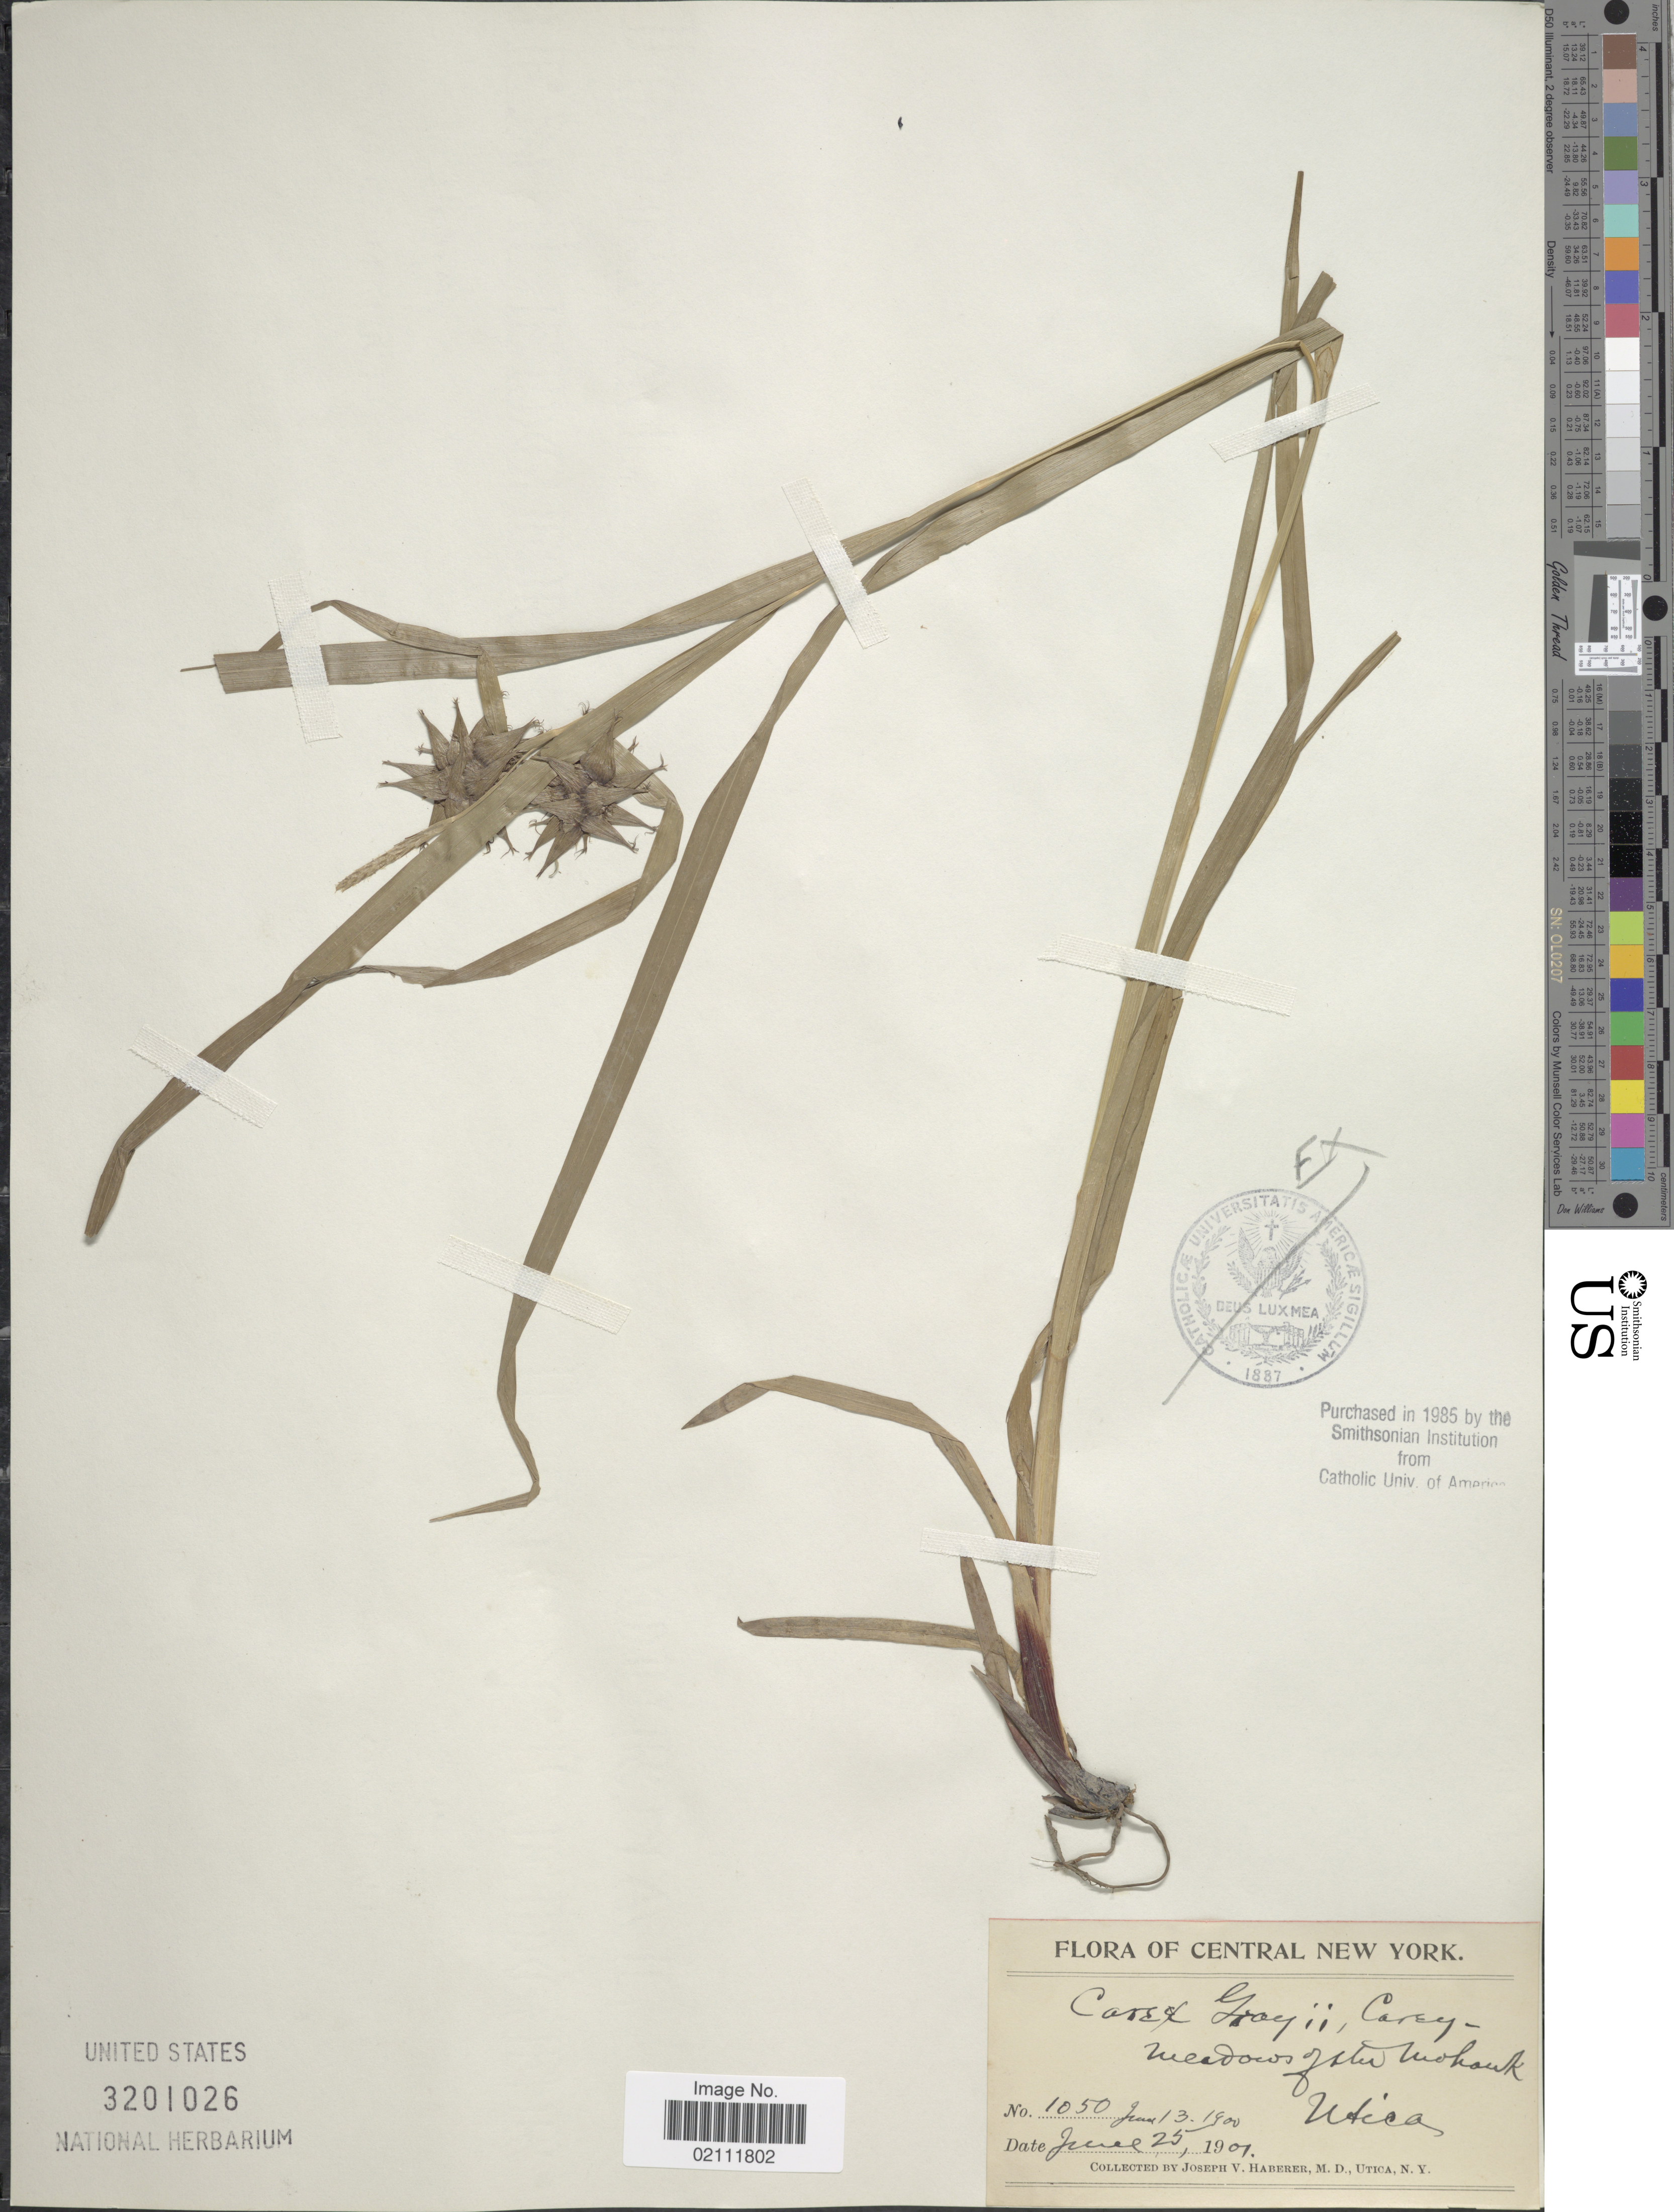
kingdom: Plantae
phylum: Tracheophyta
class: Liliopsida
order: Poales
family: Cyperaceae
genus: Carex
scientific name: Carex grayi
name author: J. Carey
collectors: J. V. Haberer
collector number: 1050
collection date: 1900-06-13/1901-06-25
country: United States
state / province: New York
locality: Central New York, meadows of the Mohawk, Utica.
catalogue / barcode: US 3201026